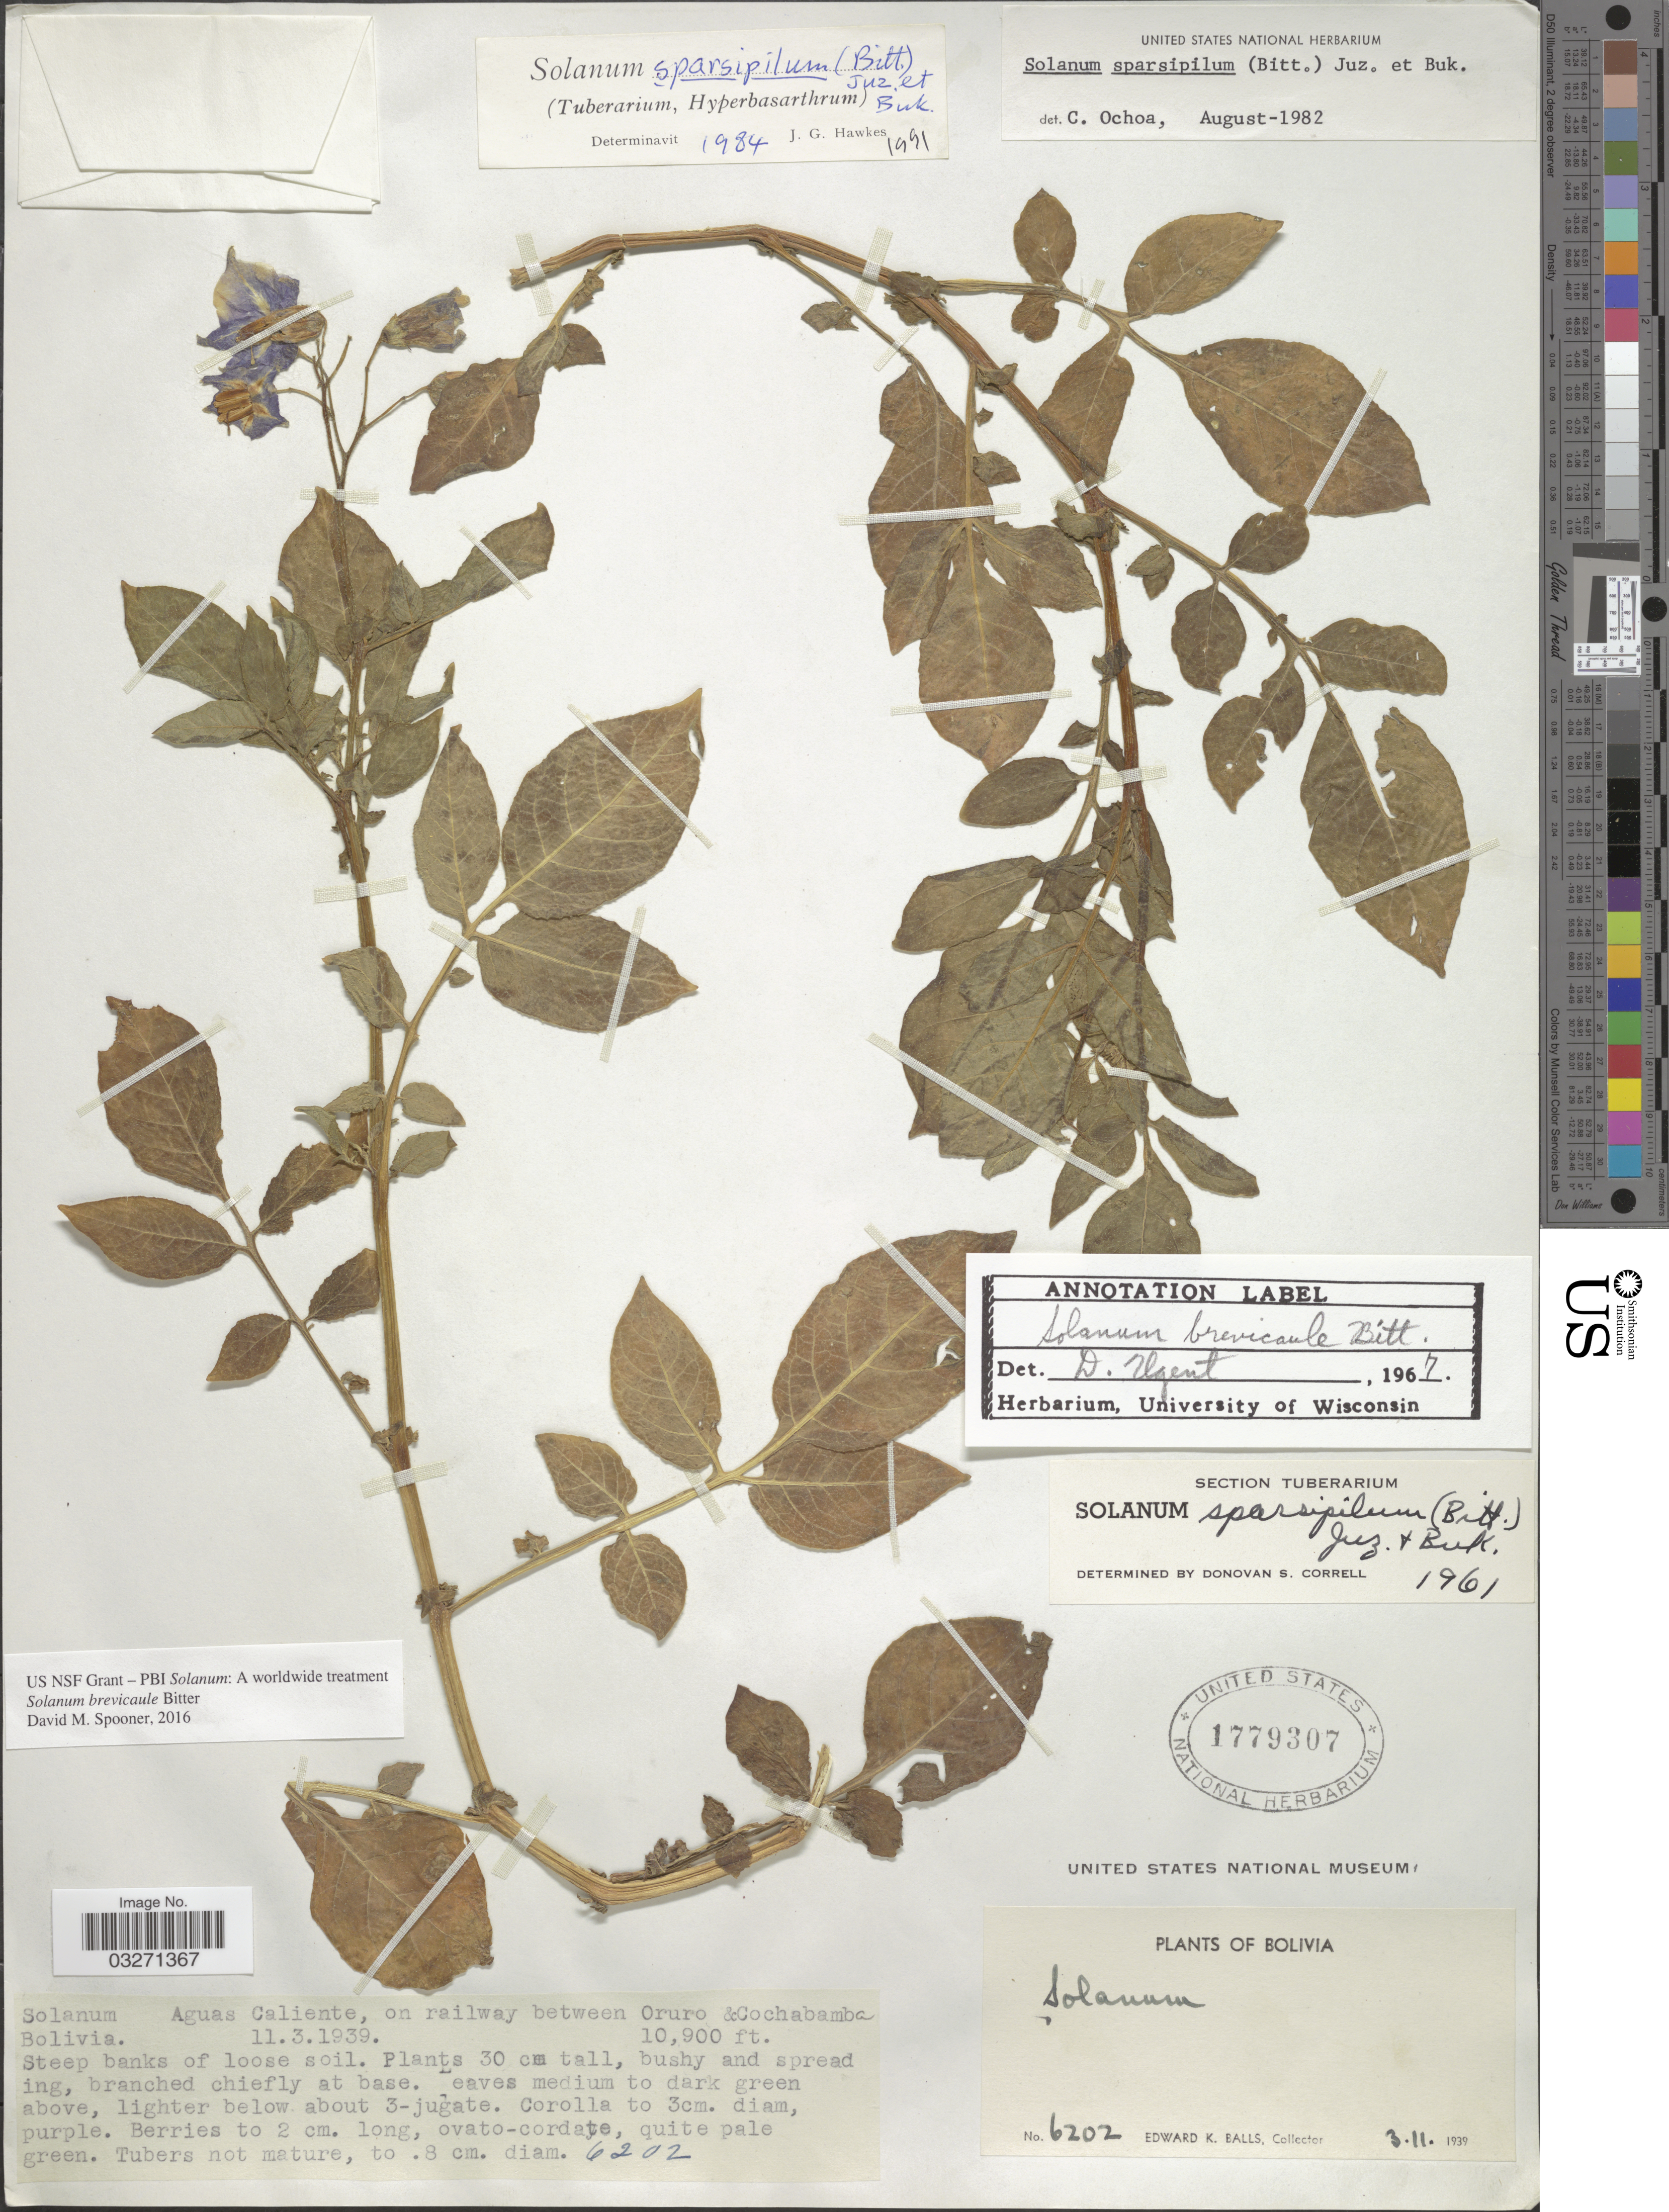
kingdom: Plantae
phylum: Tracheophyta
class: Magnoliopsida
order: Solanales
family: Solanaceae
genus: Solanum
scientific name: Solanum brevicaule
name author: Bitter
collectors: E. K. Balls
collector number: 62020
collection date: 1939-03-11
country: Bolivia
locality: Aguas Caliente, on railway between Oruro & Cochabamba.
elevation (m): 3322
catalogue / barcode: US 1779307